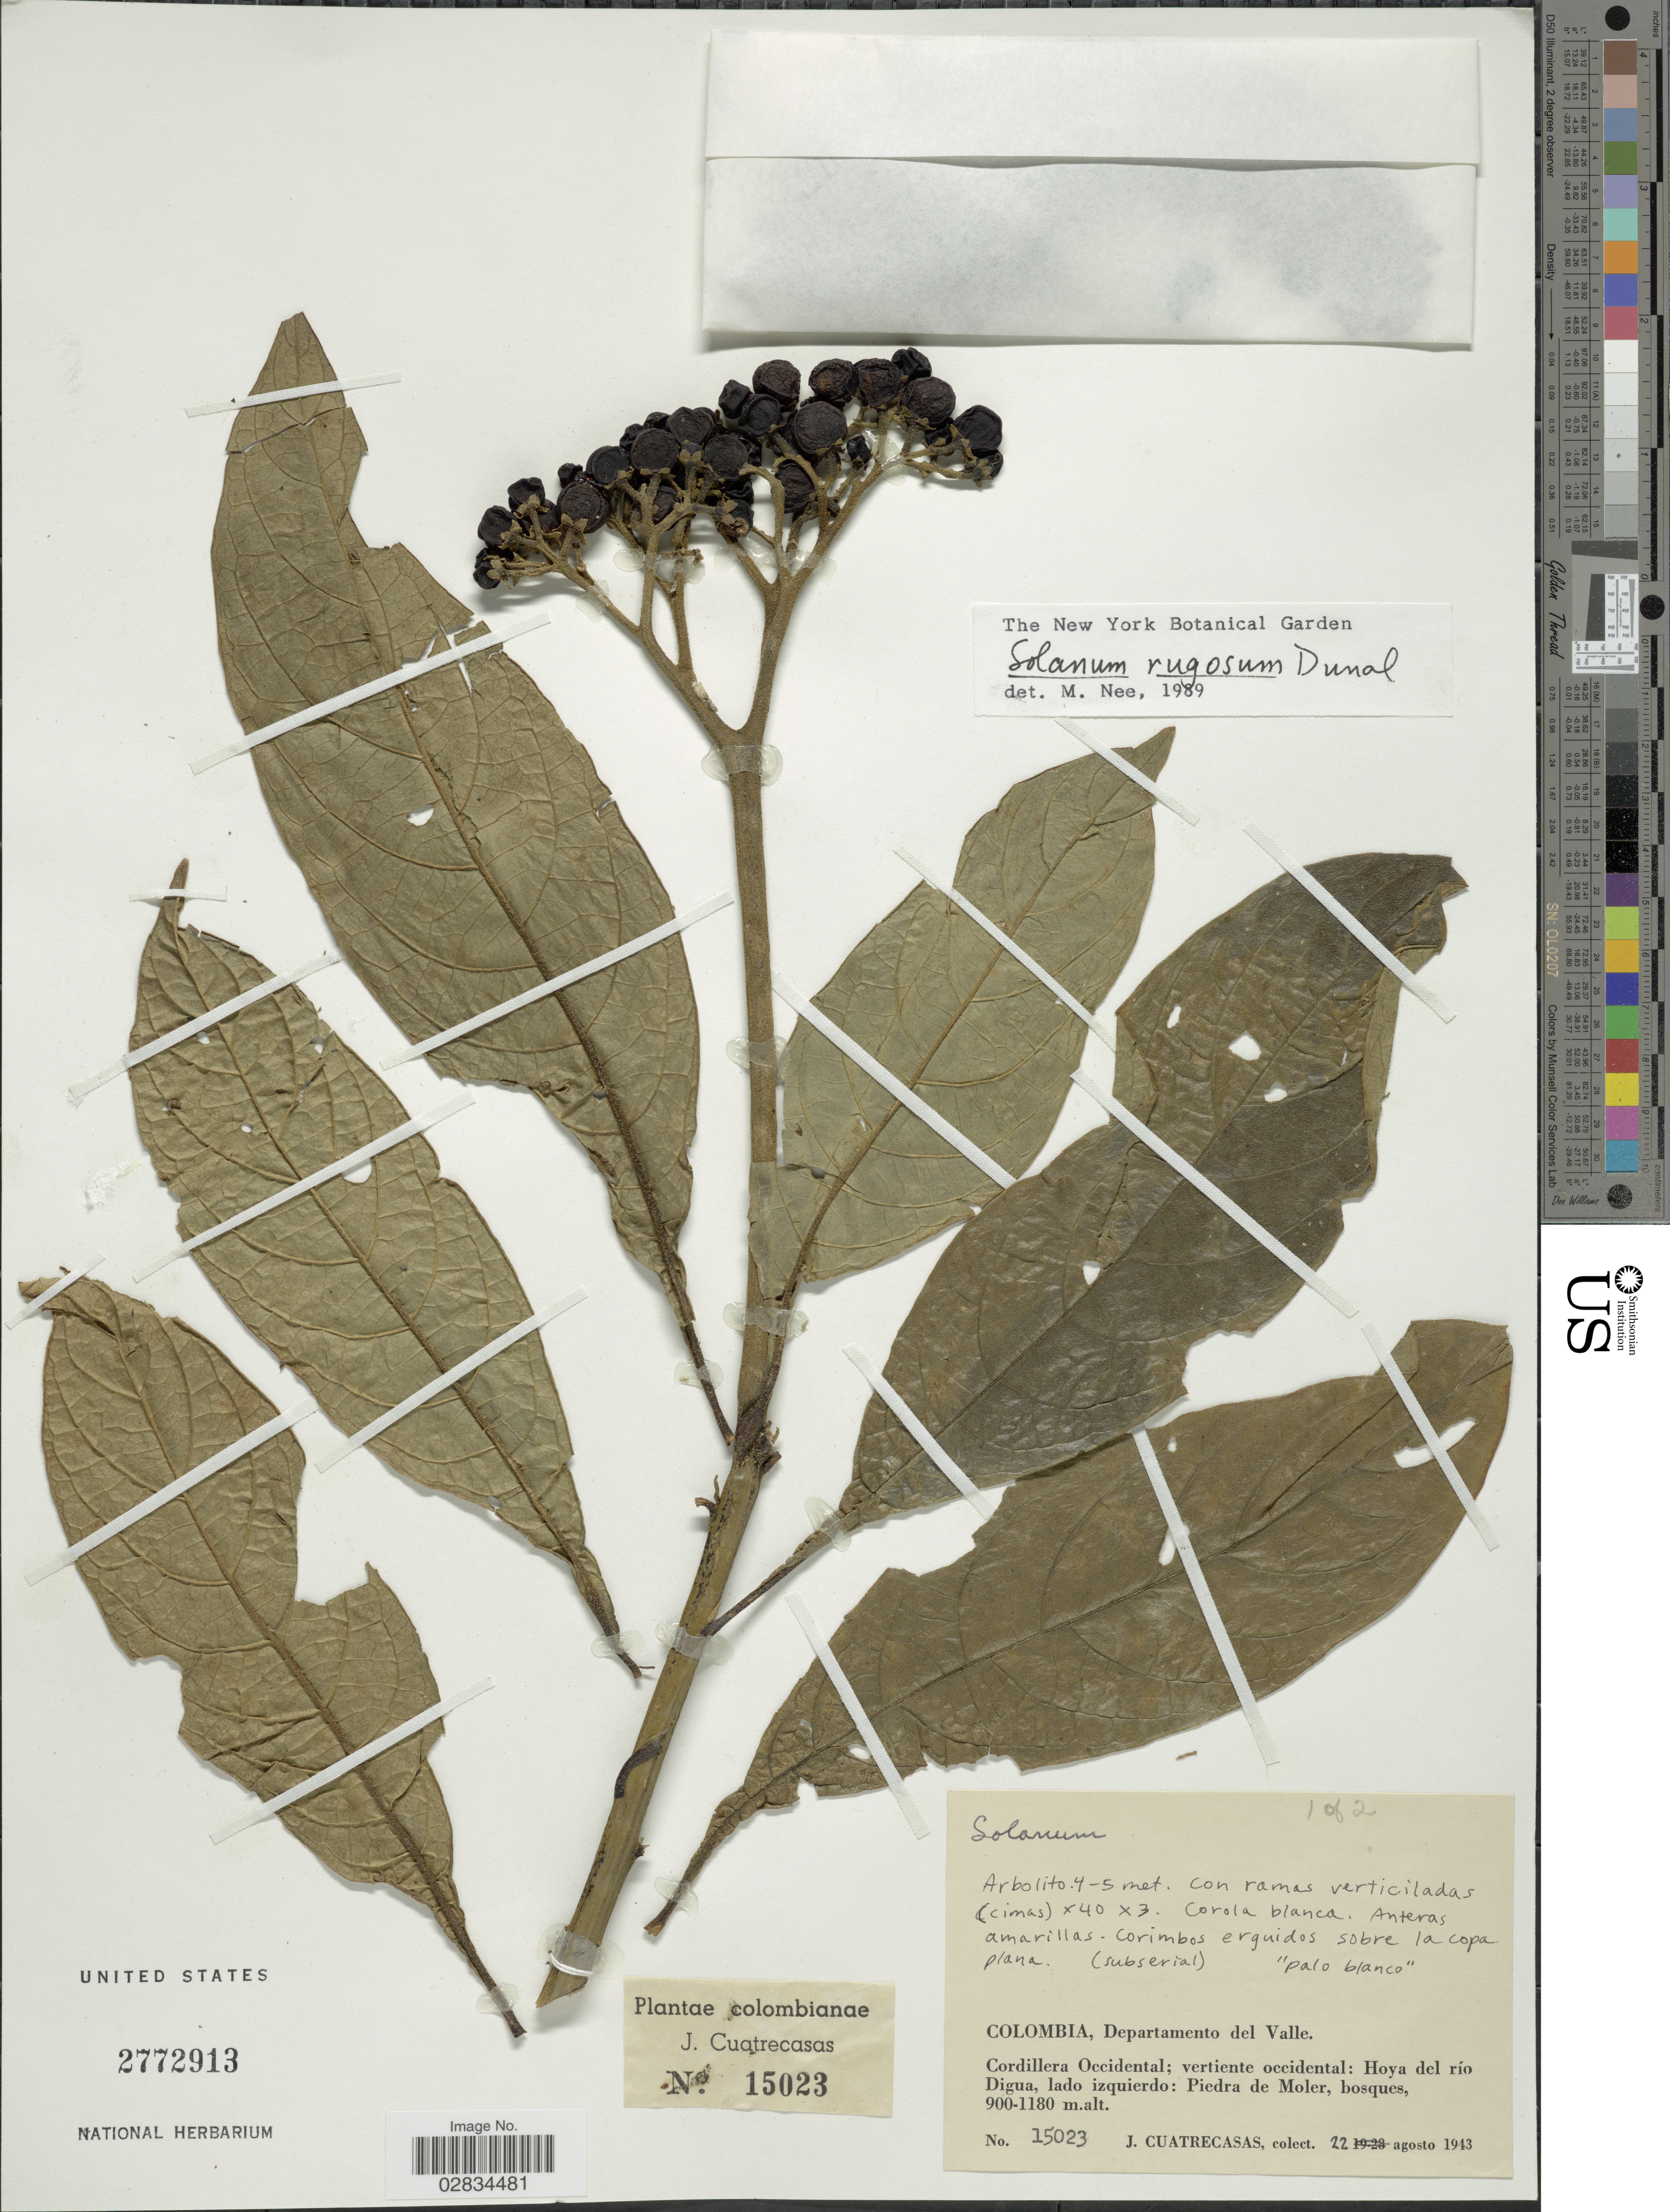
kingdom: Plantae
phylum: Tracheophyta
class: Magnoliopsida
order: Solanales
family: Solanaceae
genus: Solanum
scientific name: Solanum rugosum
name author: Dunal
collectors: J. Cuatrecasas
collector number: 15023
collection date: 1943-08-22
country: Colombia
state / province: Valle del Cauca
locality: Departamento del Valle. Cordillera Occidental: vertiente occidental: Hoya del río Digua, lado izquierdo: Piedra de Moler, bosques.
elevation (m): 900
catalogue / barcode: US 2772913